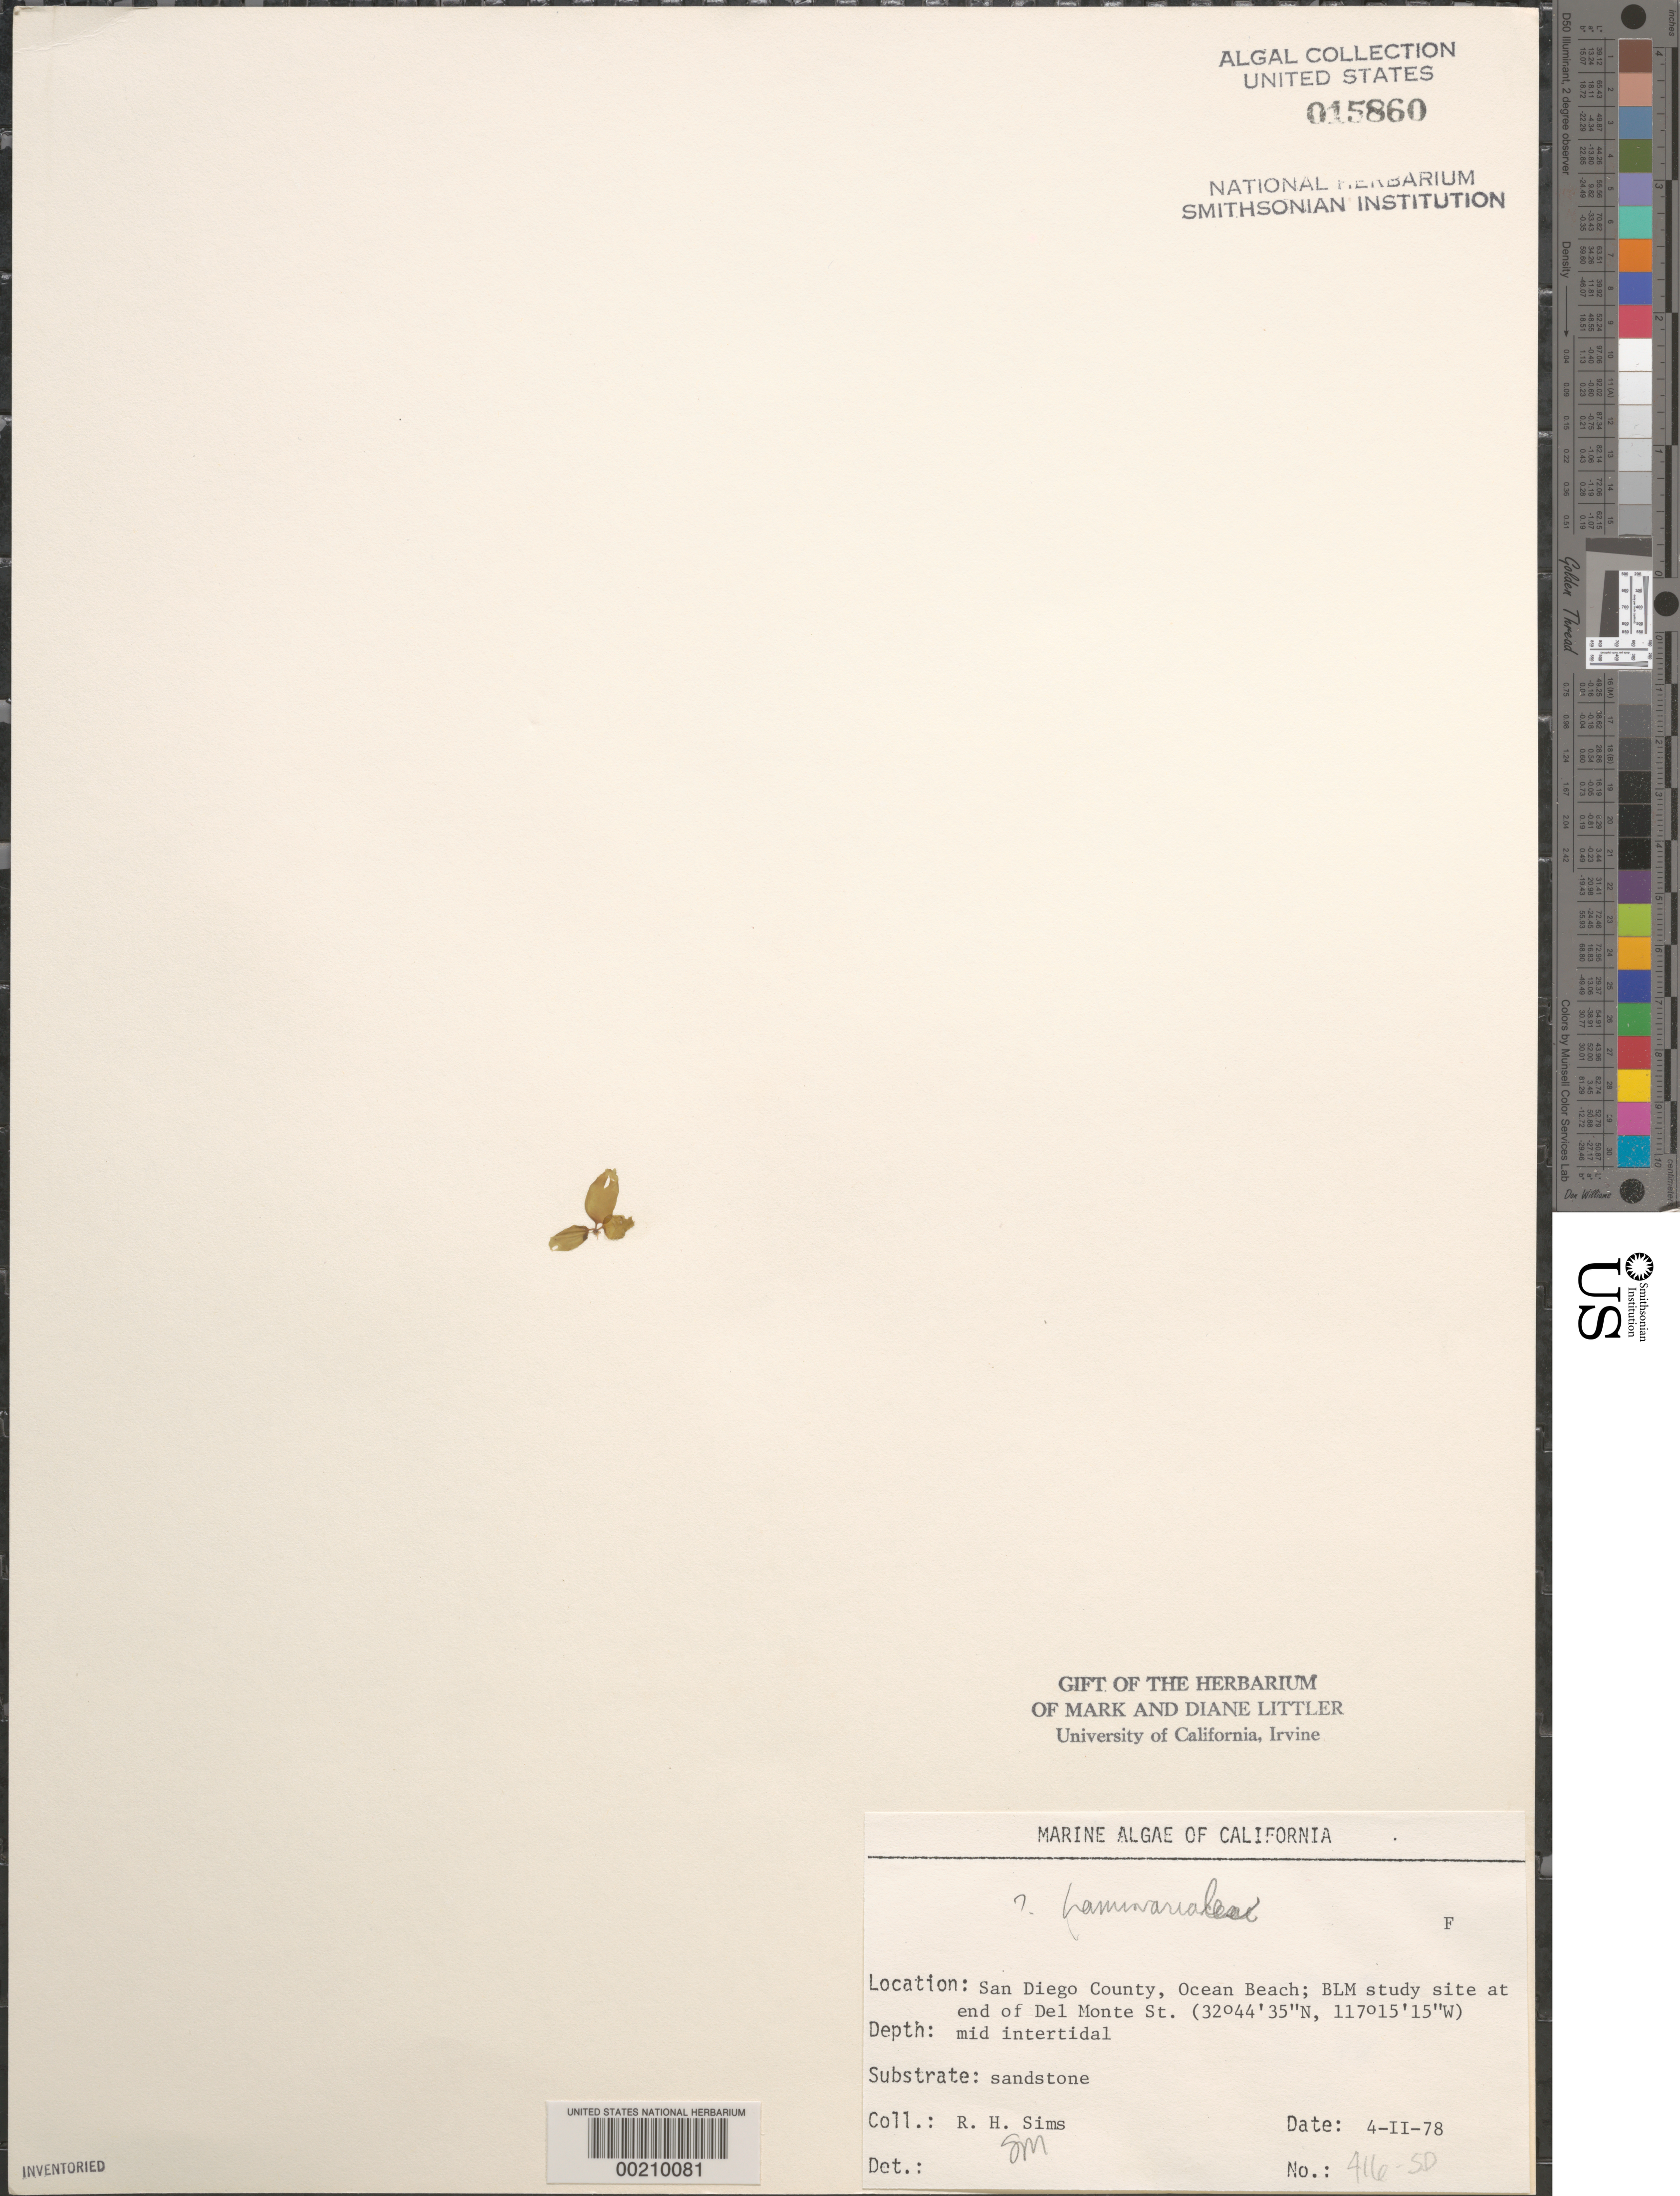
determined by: Murray, S. N.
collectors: R. H. Sims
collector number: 416-SD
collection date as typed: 04 Feb 1978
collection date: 1978-02-04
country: United States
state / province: California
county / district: San Diego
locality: Ocean Beach, end of Del Monte Street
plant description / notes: BLM-SOCALBIGHT Rocky Intertidal Survey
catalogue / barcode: US 15860